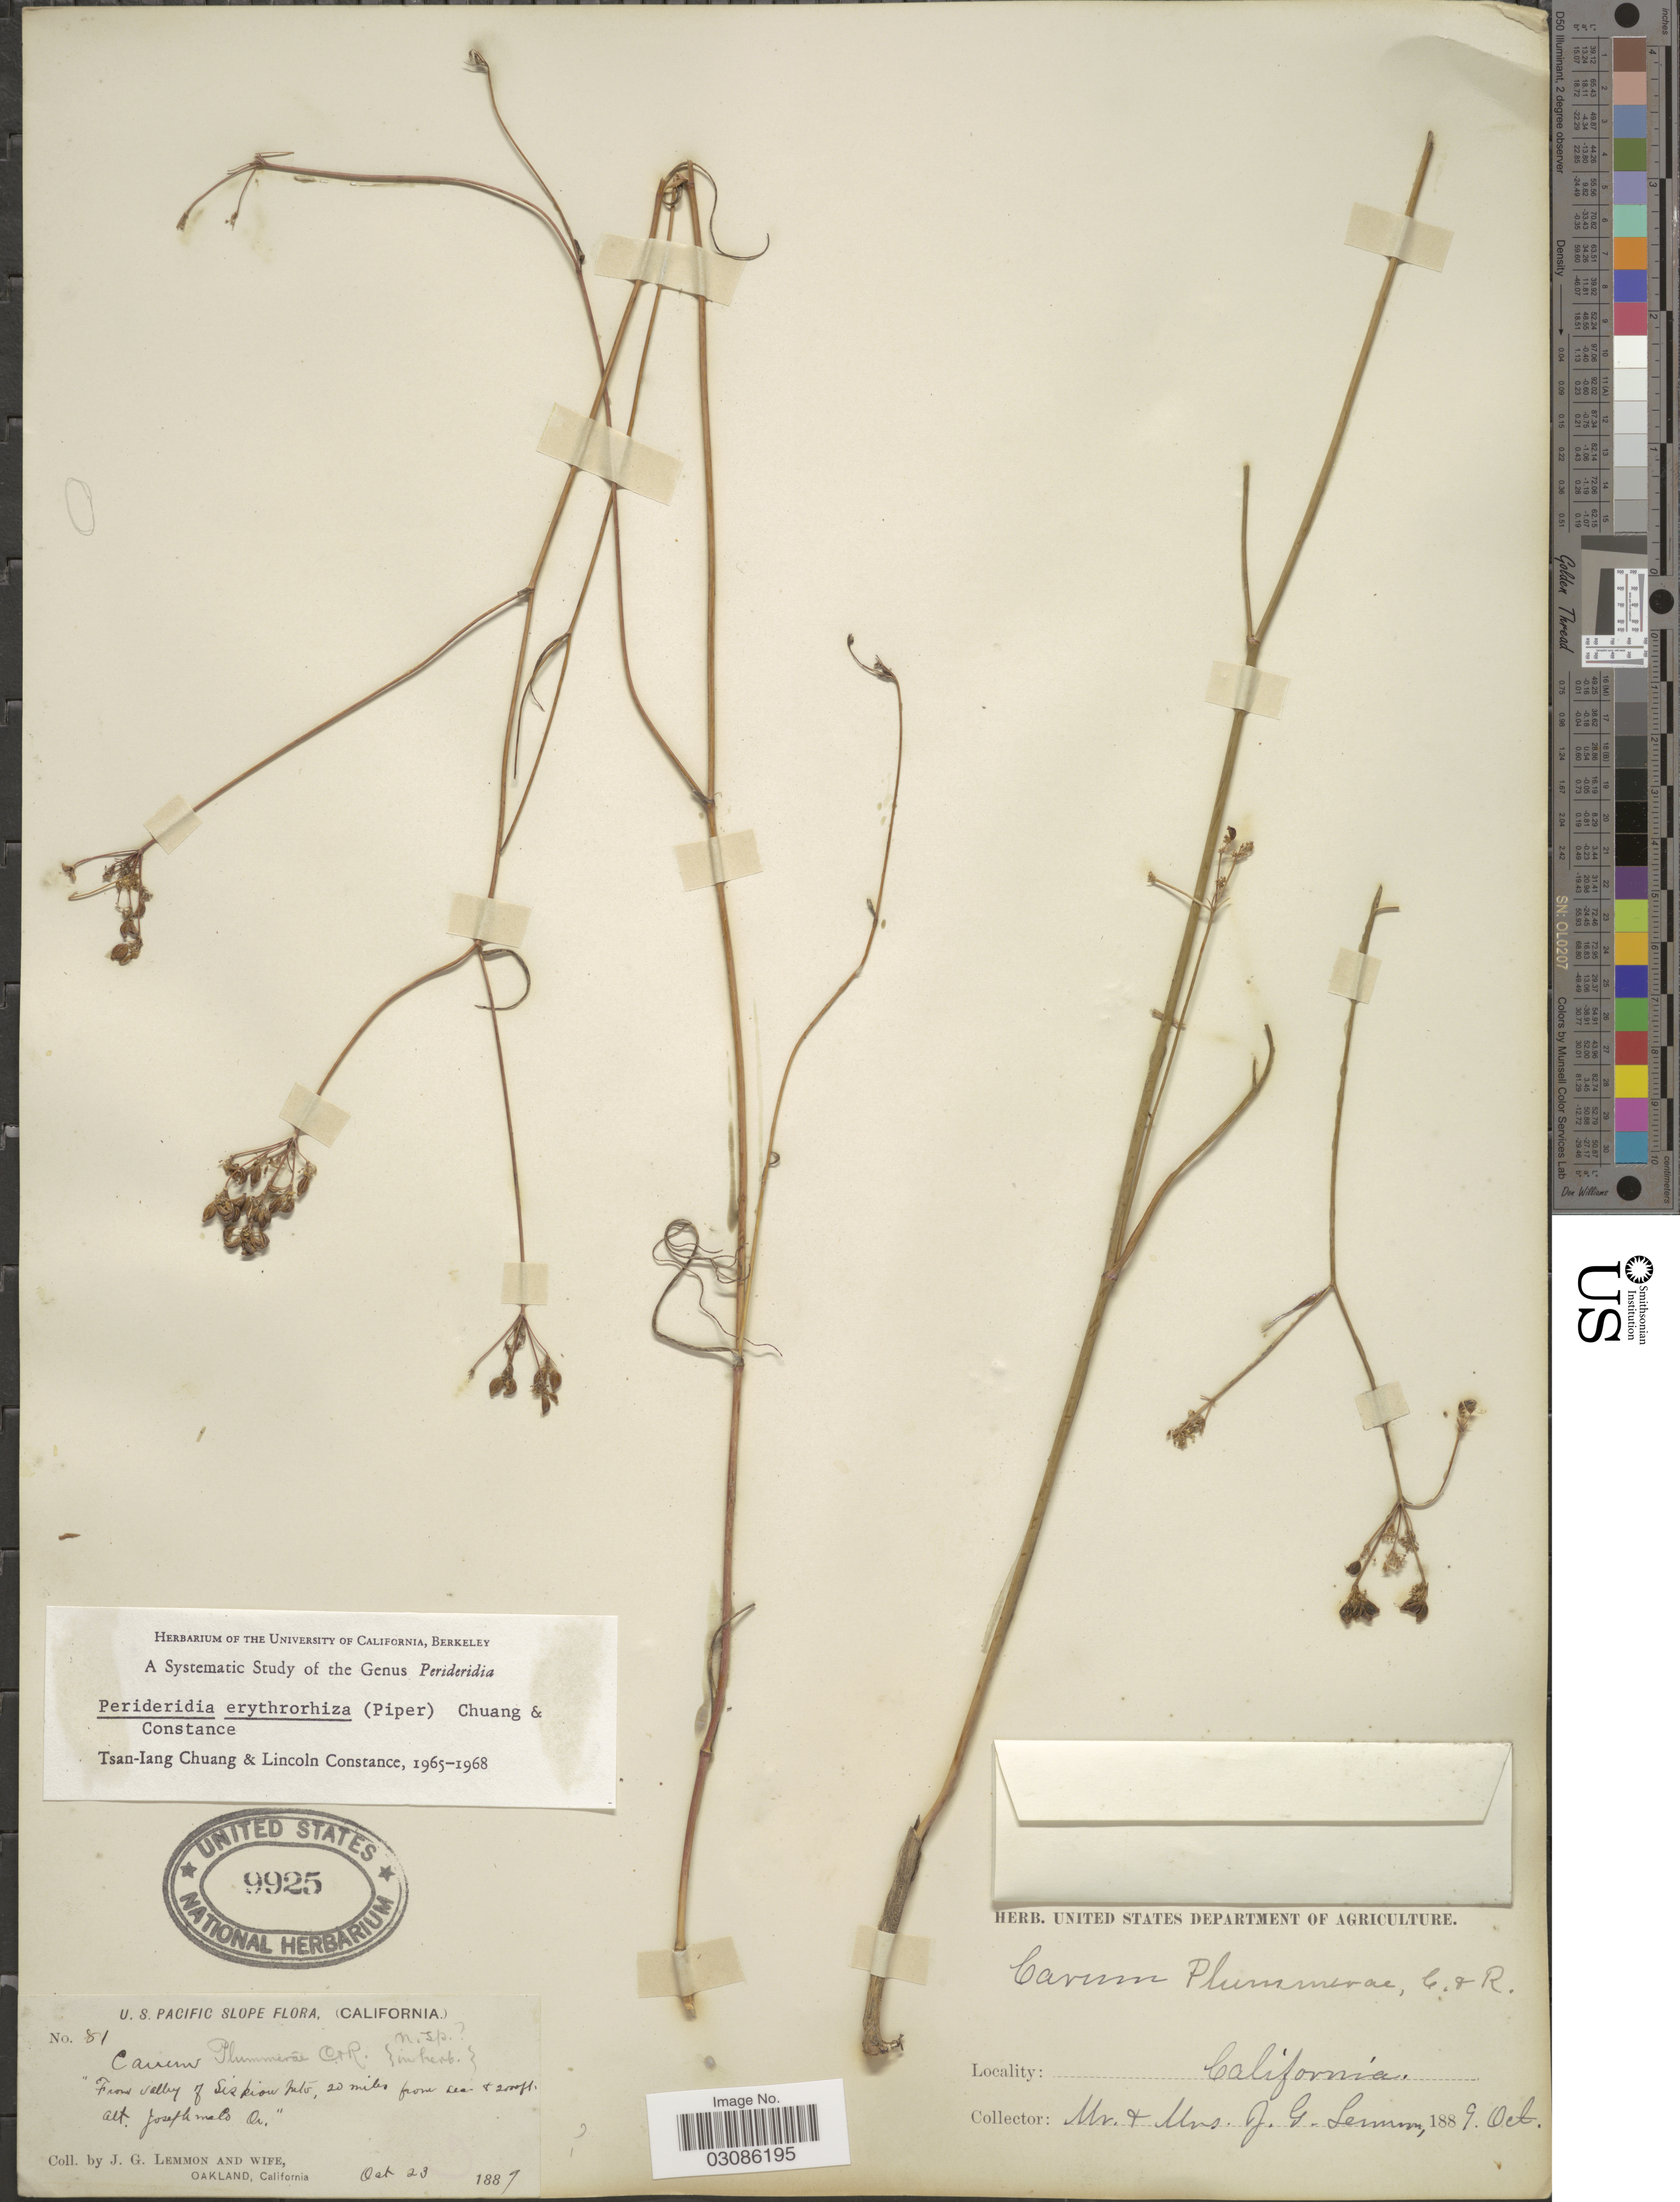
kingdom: Plantae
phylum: Tracheophyta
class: Magnoliopsida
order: Apiales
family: Apiaceae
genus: Perideridia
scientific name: Perideridia erythrorhiza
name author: (Piper) T.I. Chuang & Constance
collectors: J. Lemmon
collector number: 81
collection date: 1889-10-23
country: United States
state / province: Oregon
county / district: Josephine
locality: U.S. Pacific Slope, "From valley of Siskiou Mts, 20 miles, Josephine Co. Or".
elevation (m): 610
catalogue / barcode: US 9925